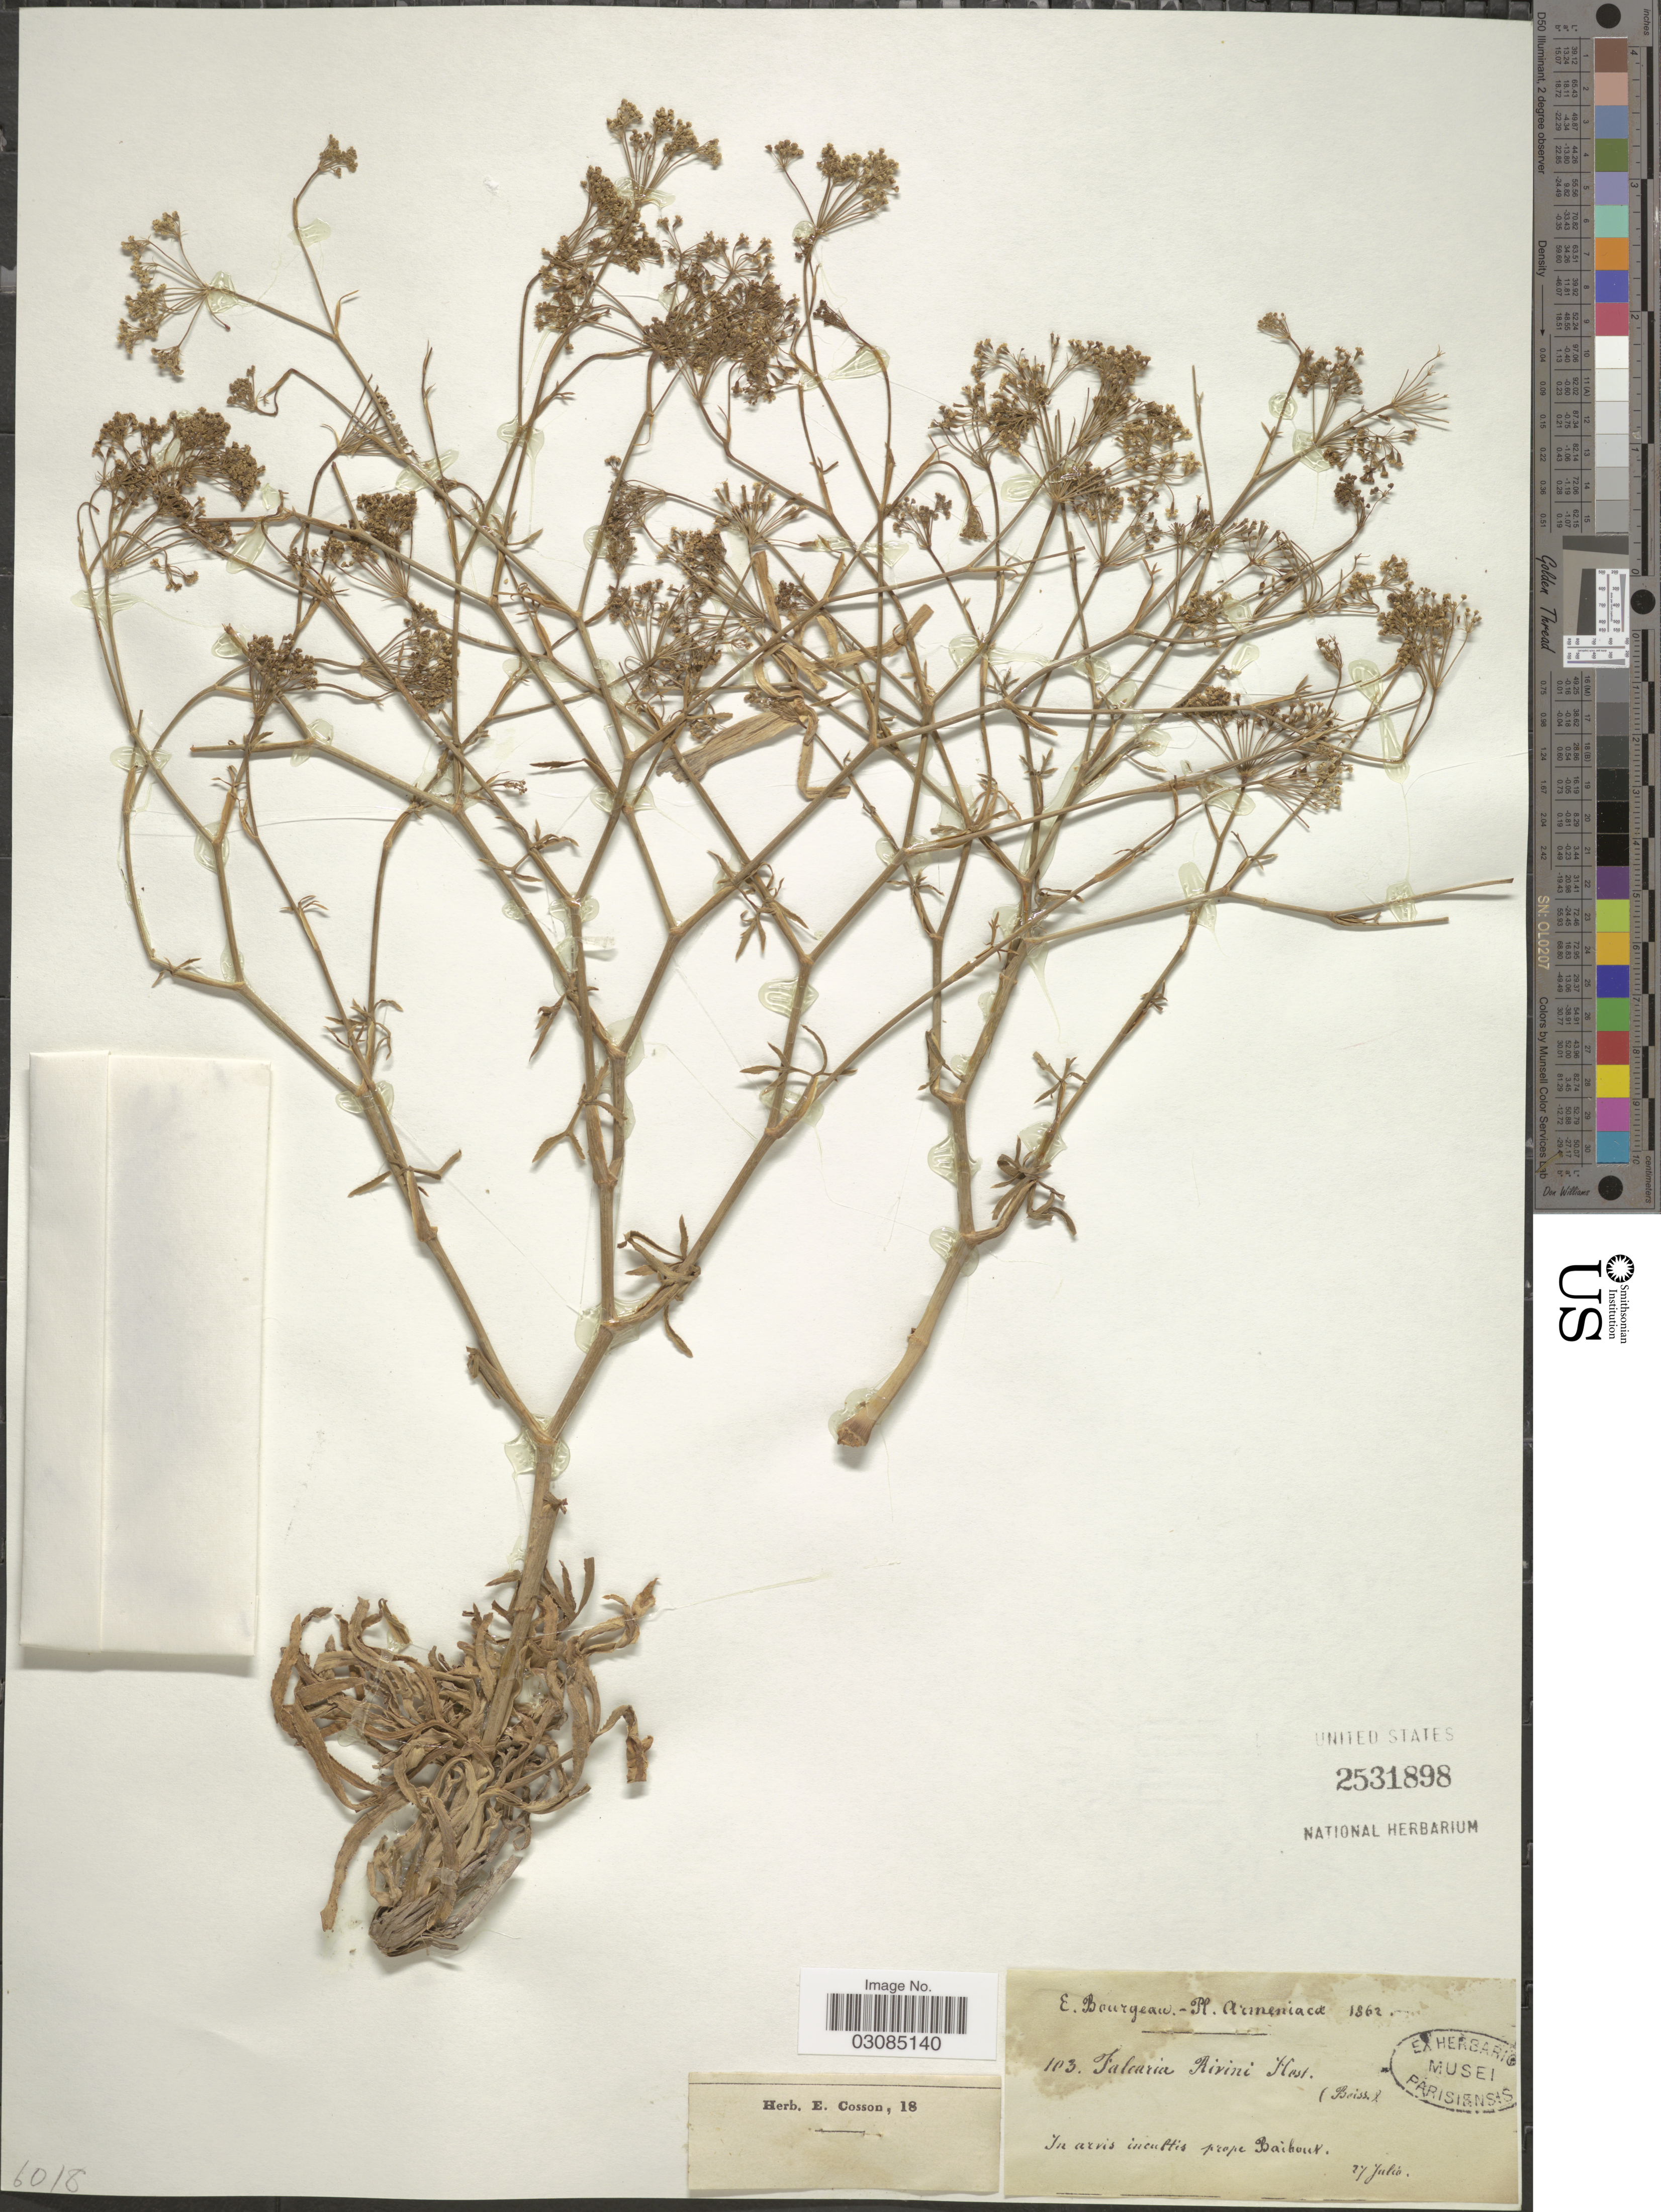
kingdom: Plantae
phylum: Tracheophyta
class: Magnoliopsida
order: Apiales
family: Apiaceae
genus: Falcaria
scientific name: Falcaria rivini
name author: Host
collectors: E. Bourgeau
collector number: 103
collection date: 1862-07-27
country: Turkey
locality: In arvis incultis prope Baibout.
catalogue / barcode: US 2531898